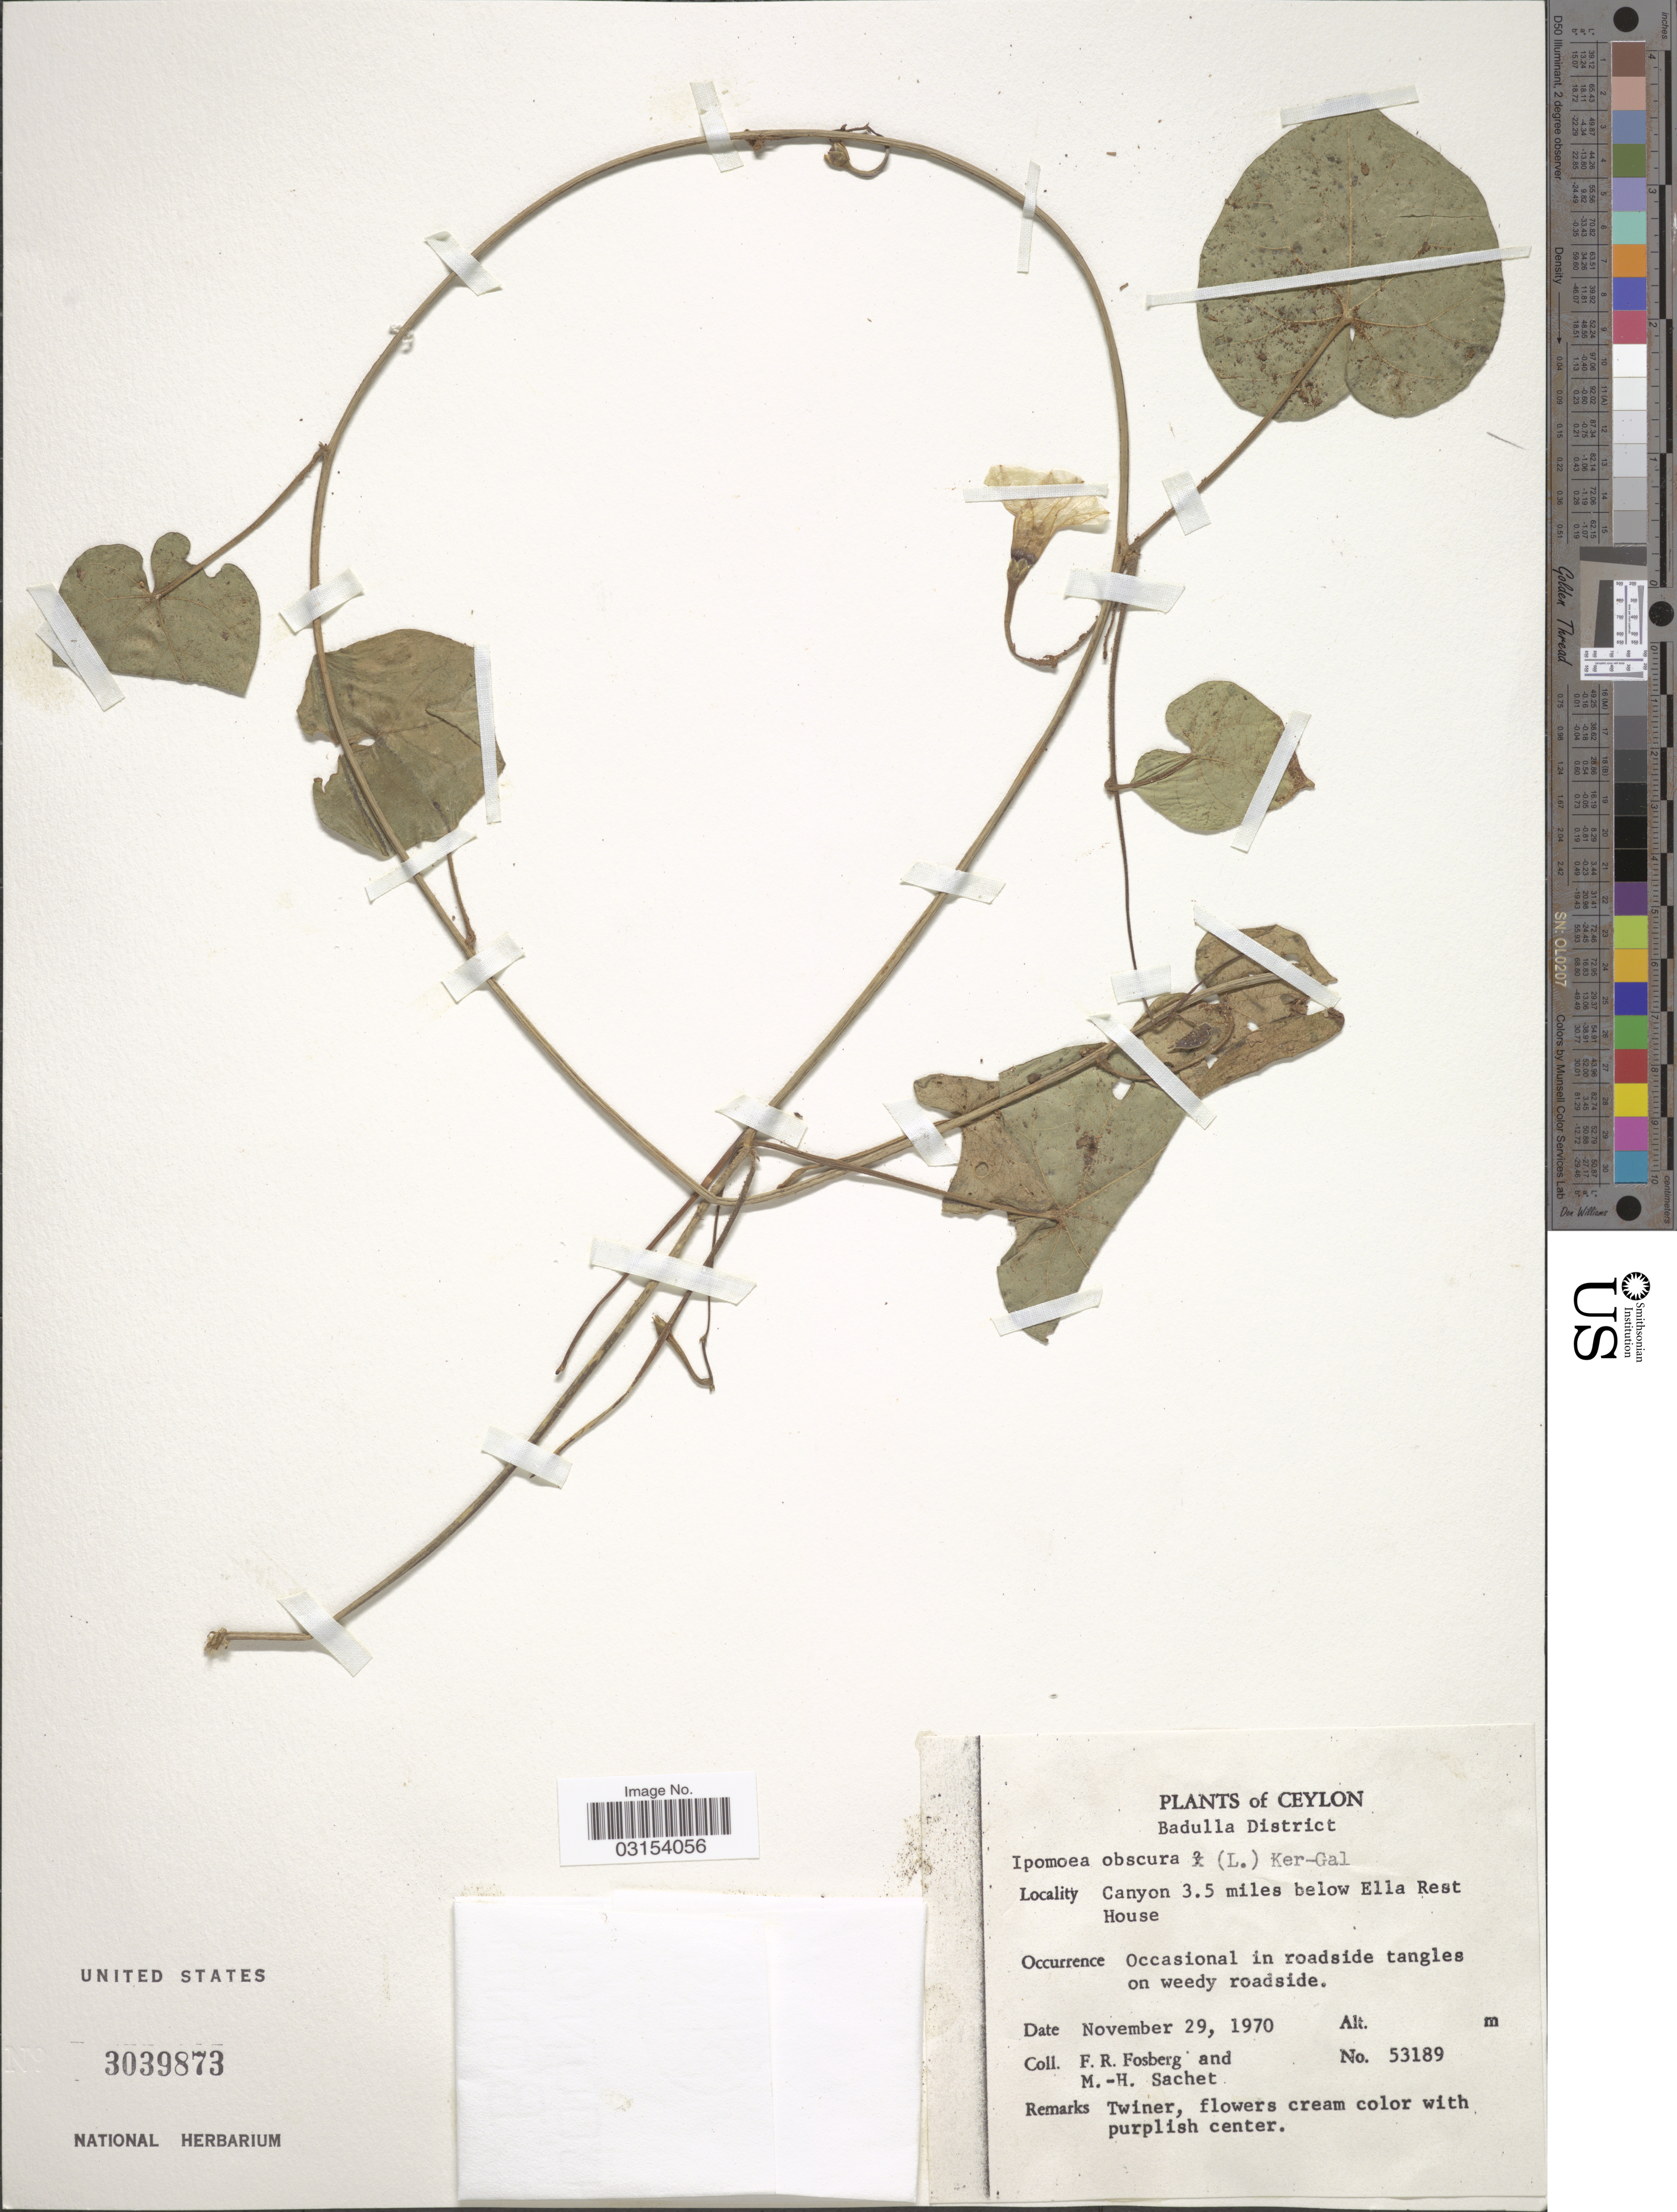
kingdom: Plantae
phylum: Tracheophyta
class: Magnoliopsida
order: Solanales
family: Convolvulaceae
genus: Ipomoea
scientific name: Ipomoea obscura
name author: (L.) Ker Gawl.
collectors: F. R. Fosberg & M.-H. Sachet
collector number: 53189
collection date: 1970-11-29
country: Sri Lanka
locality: Ceylon, Badulla District, Canyon 3.5 miles below Ella Rest House.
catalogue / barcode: US 3039873